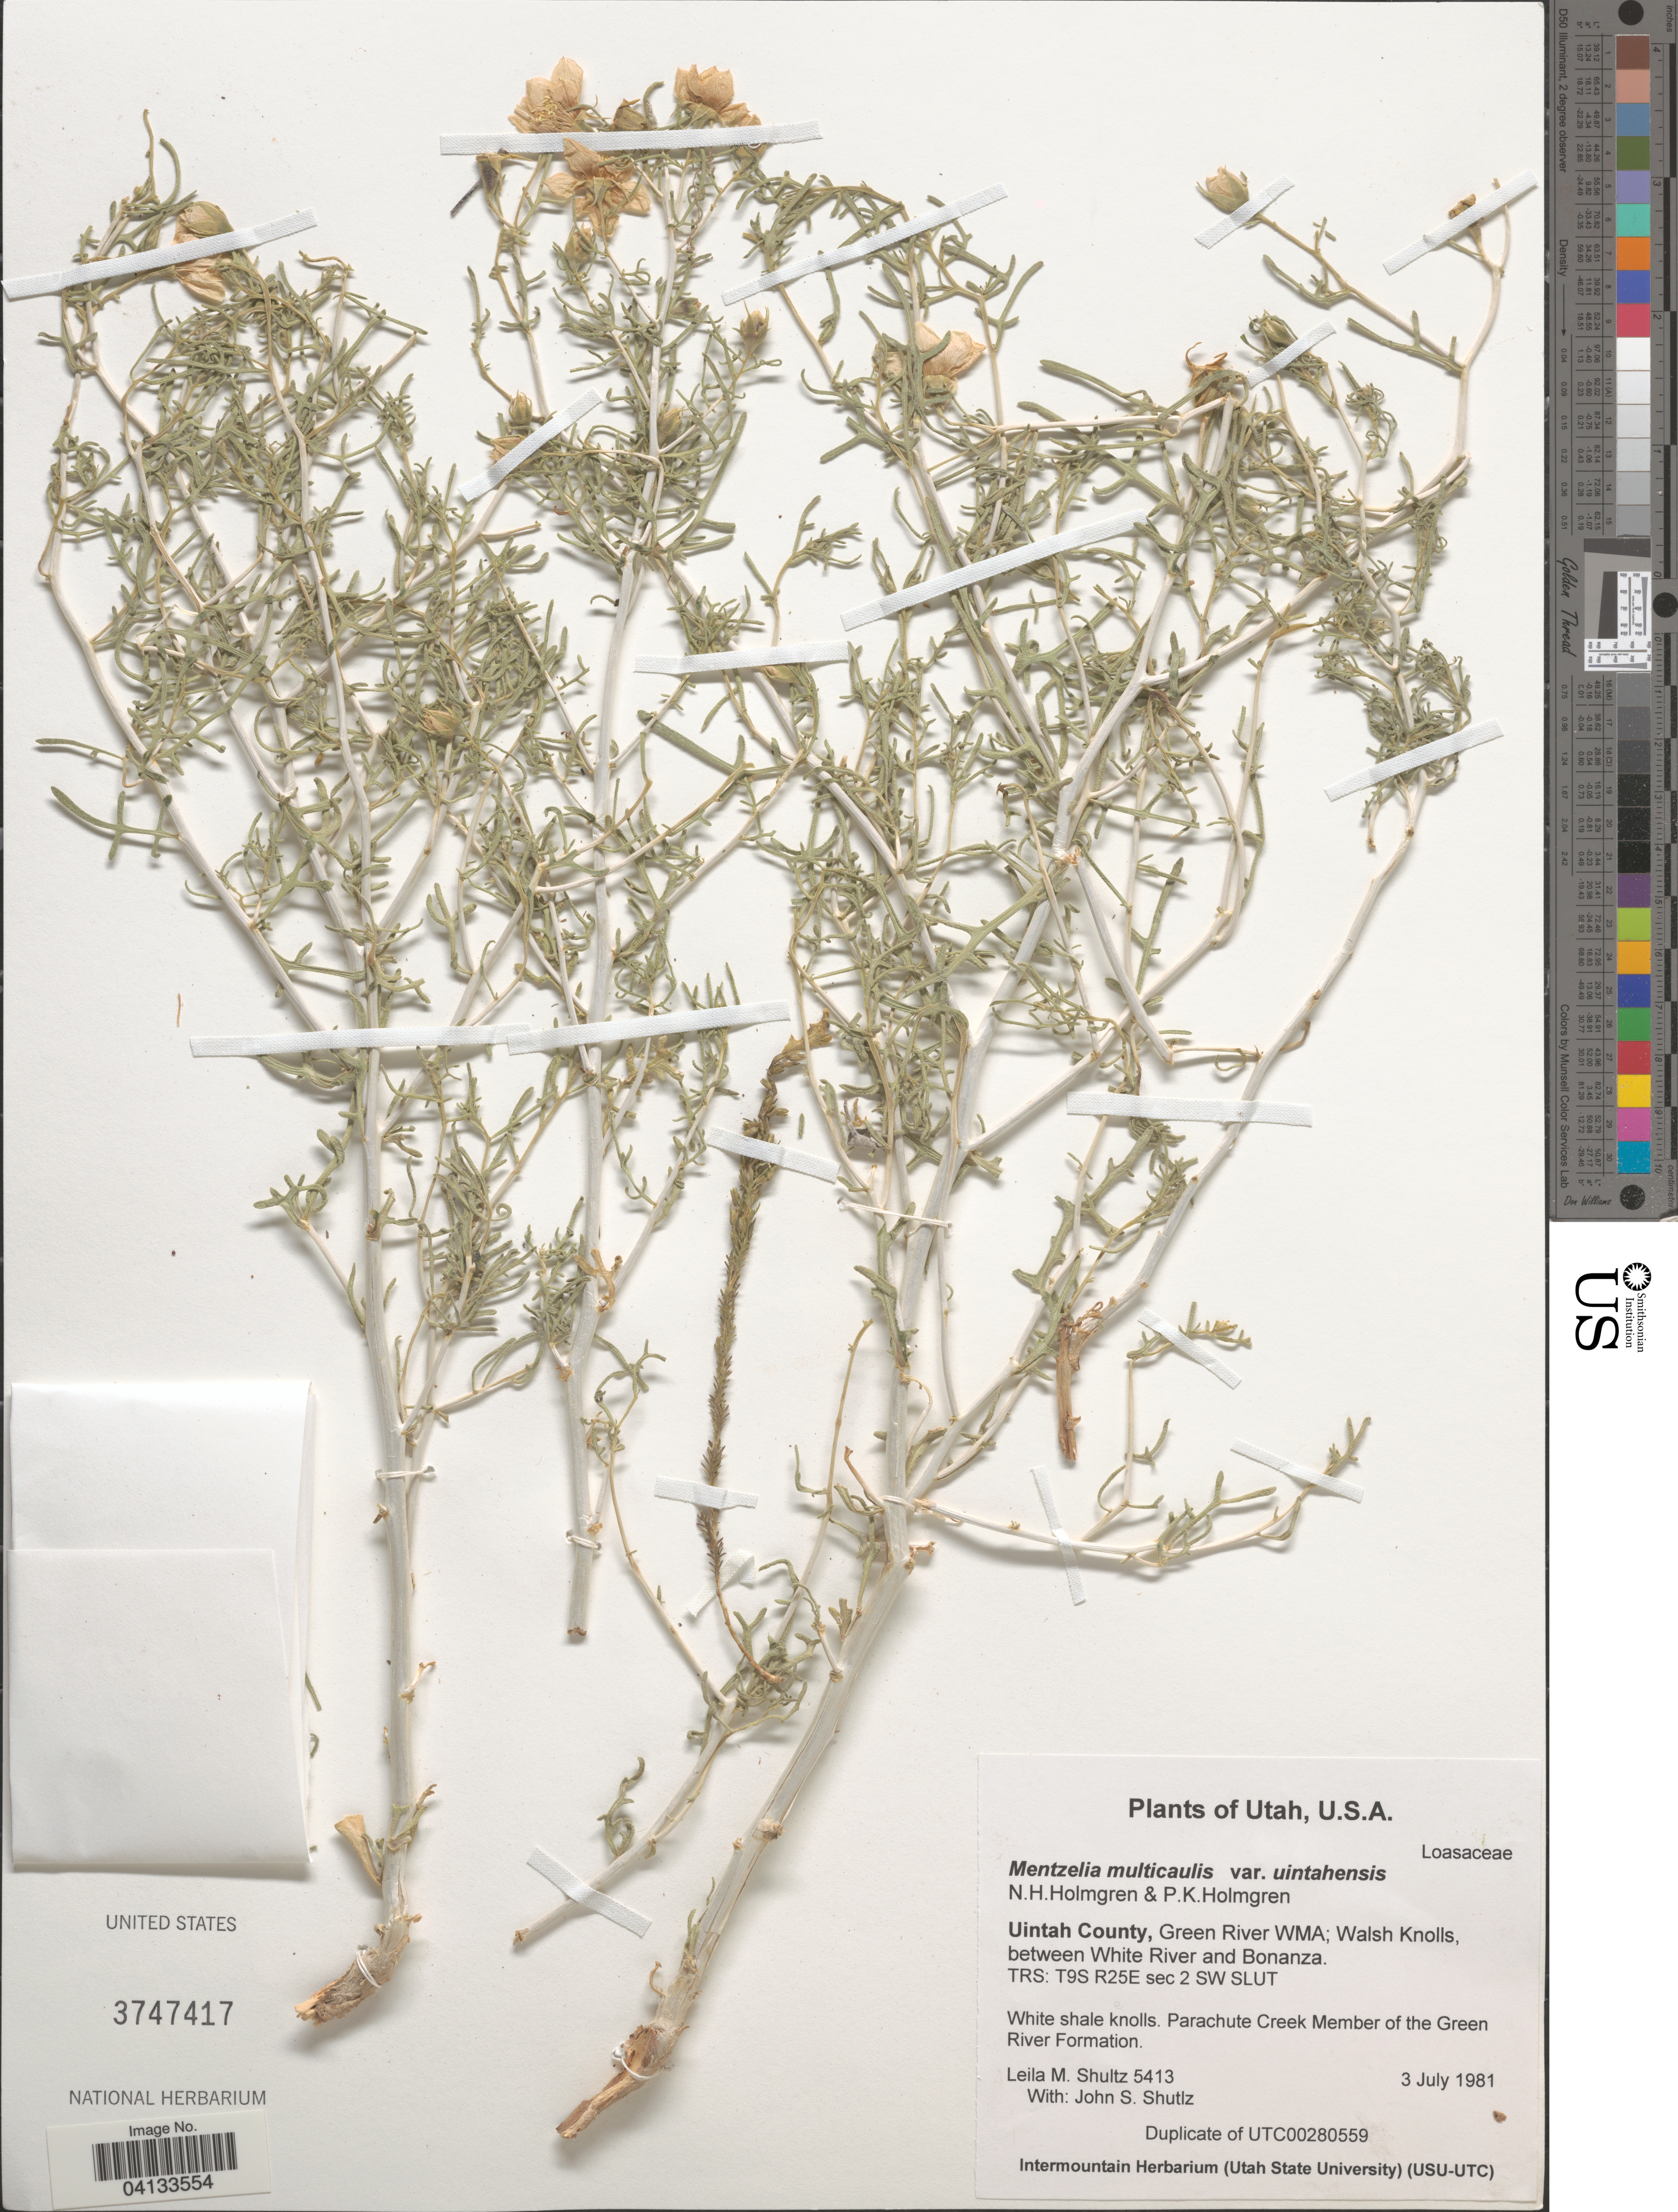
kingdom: Plantae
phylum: Tracheophyta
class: Magnoliopsida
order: Cornales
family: Loasaceae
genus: Mentzelia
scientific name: Mentzelia multicaulis var. uintahensis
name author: N.H. Holmgren & P.K. Holmgren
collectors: L. Shultz & J. Shultz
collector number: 5413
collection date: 1981-07-03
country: United States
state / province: Utah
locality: Uintah County, Green River WMA; Walsh Knolls, between White River and Bonanza. TRS: T9S R25E sec 2 SW SLUT.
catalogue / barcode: US 3747417